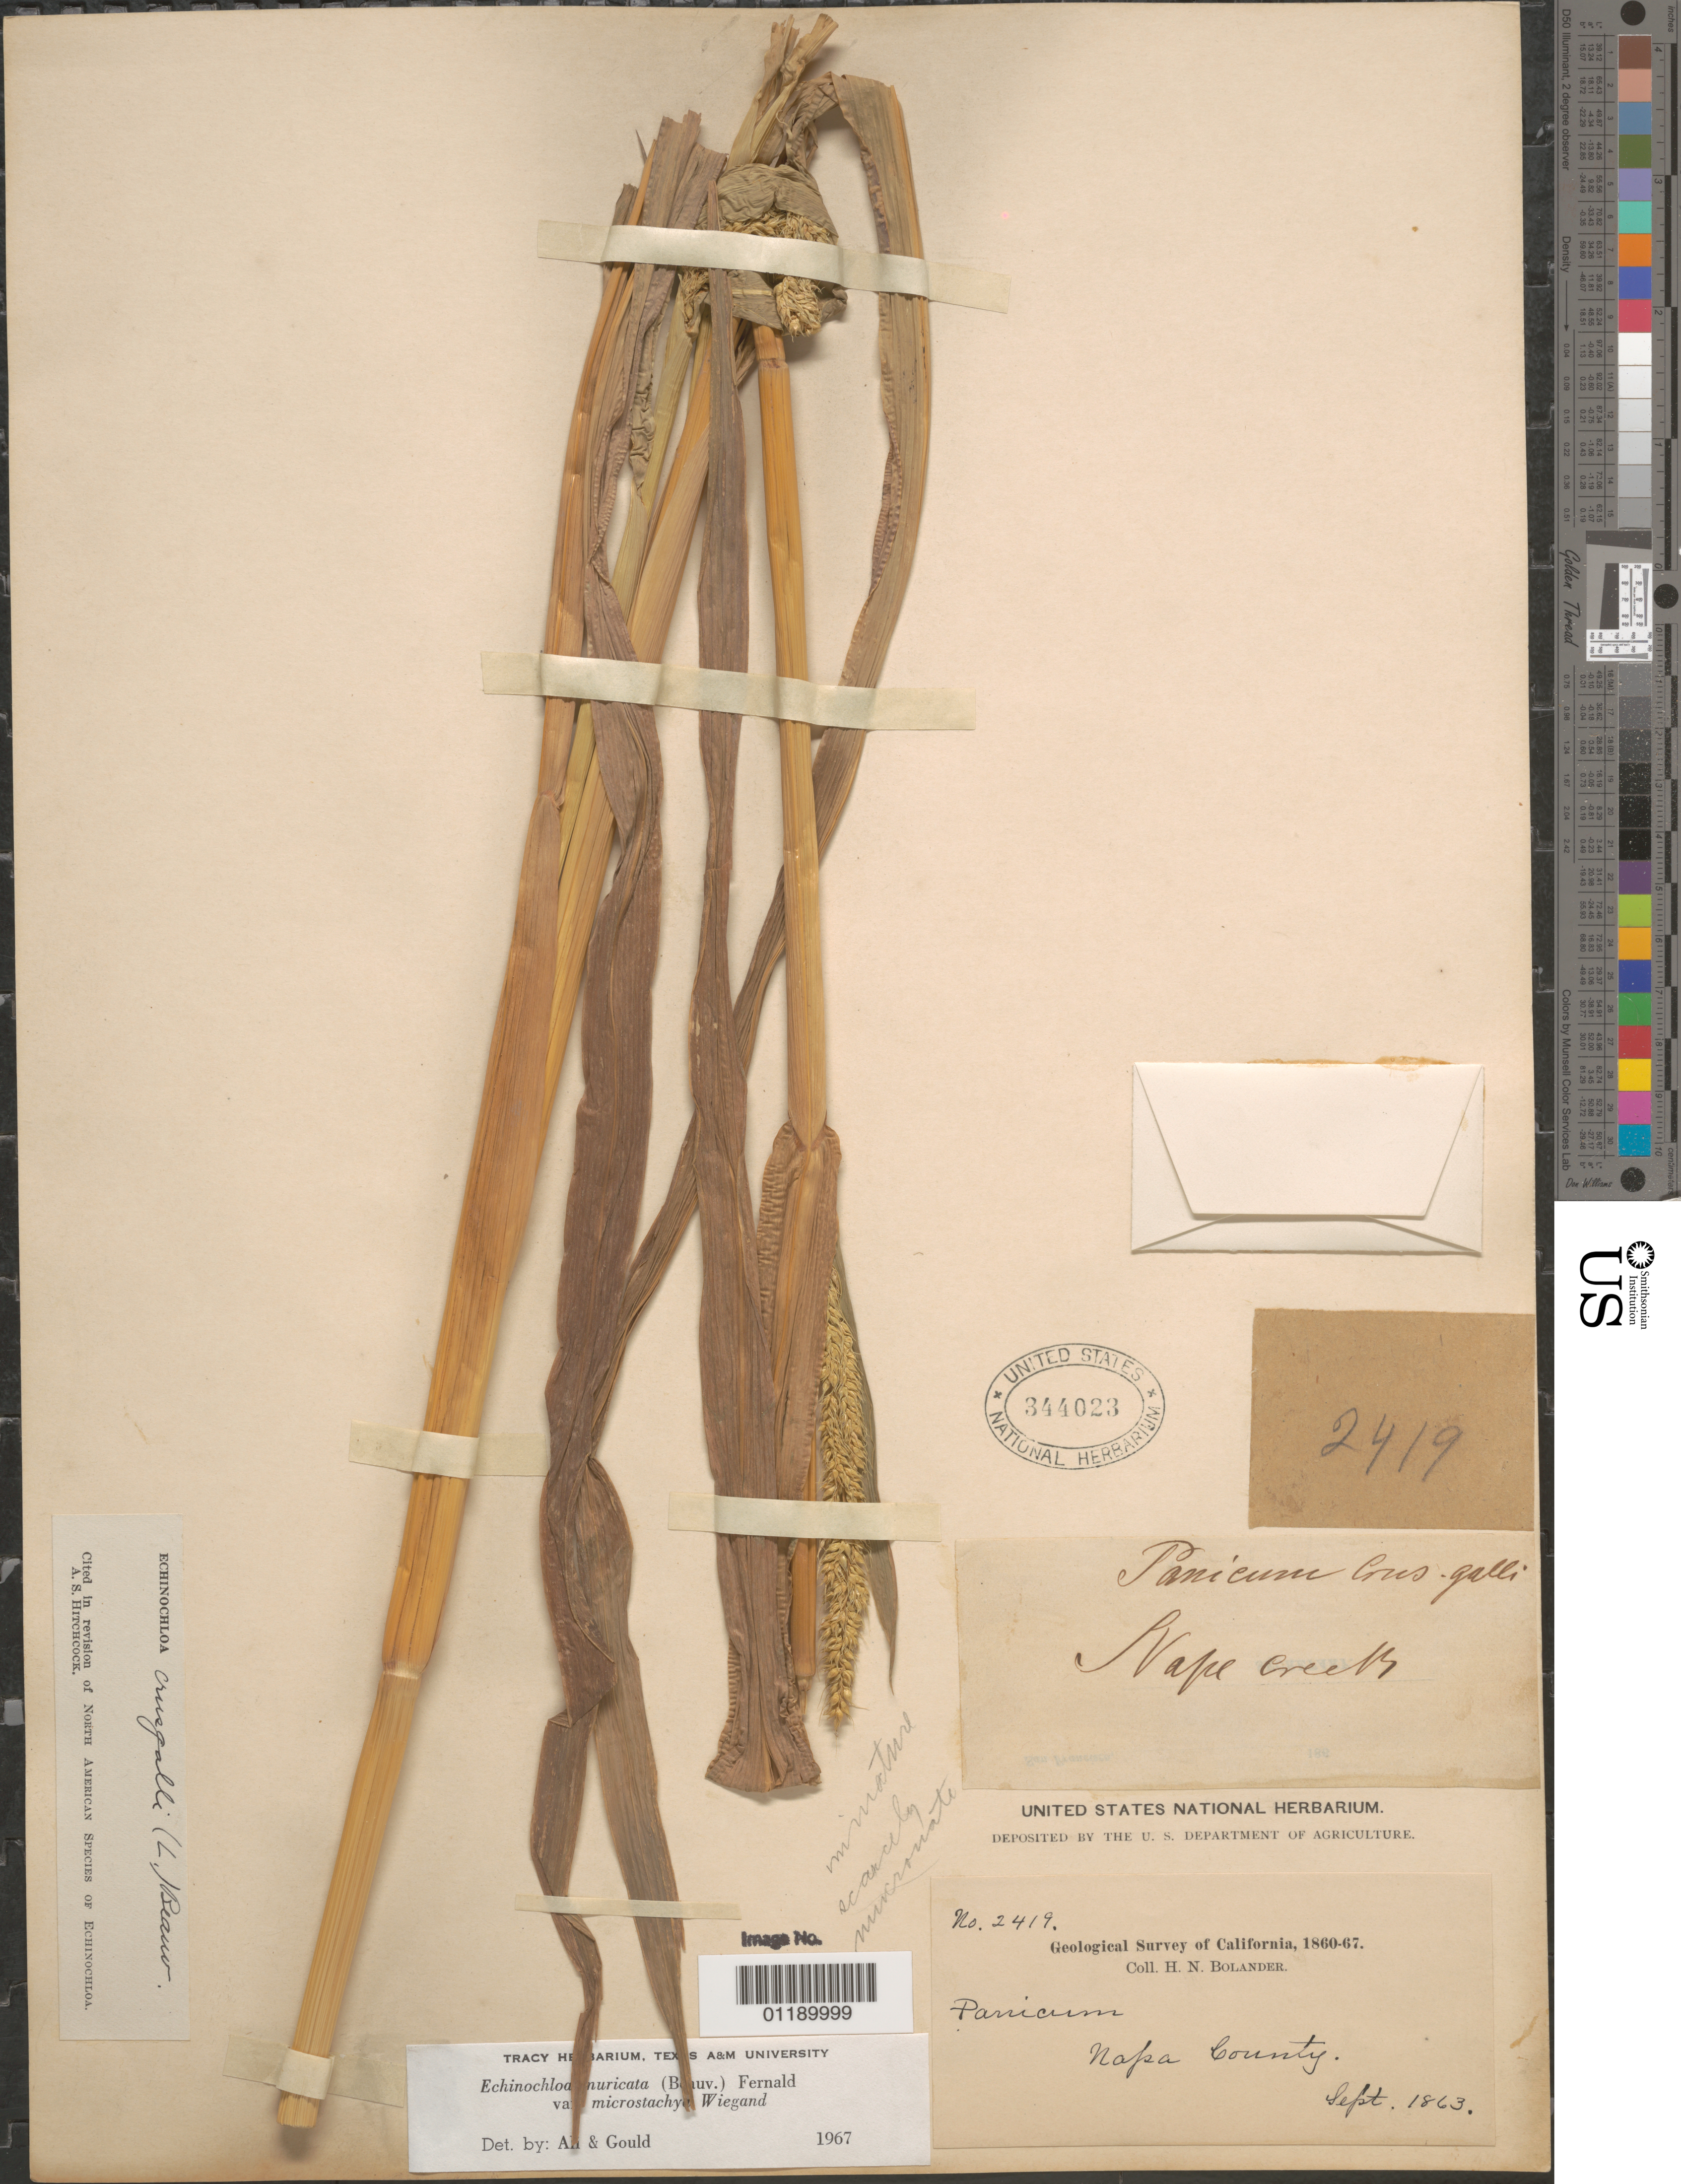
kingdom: Plantae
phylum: Tracheophyta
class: Liliopsida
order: Poales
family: Poaceae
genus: Echinochloa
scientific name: Echinochloa muricata var. microstachya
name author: Wiegand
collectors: H. Bolander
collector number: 2419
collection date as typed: Sep 1863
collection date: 1863-09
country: United States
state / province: California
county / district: Napa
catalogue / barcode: US 344023